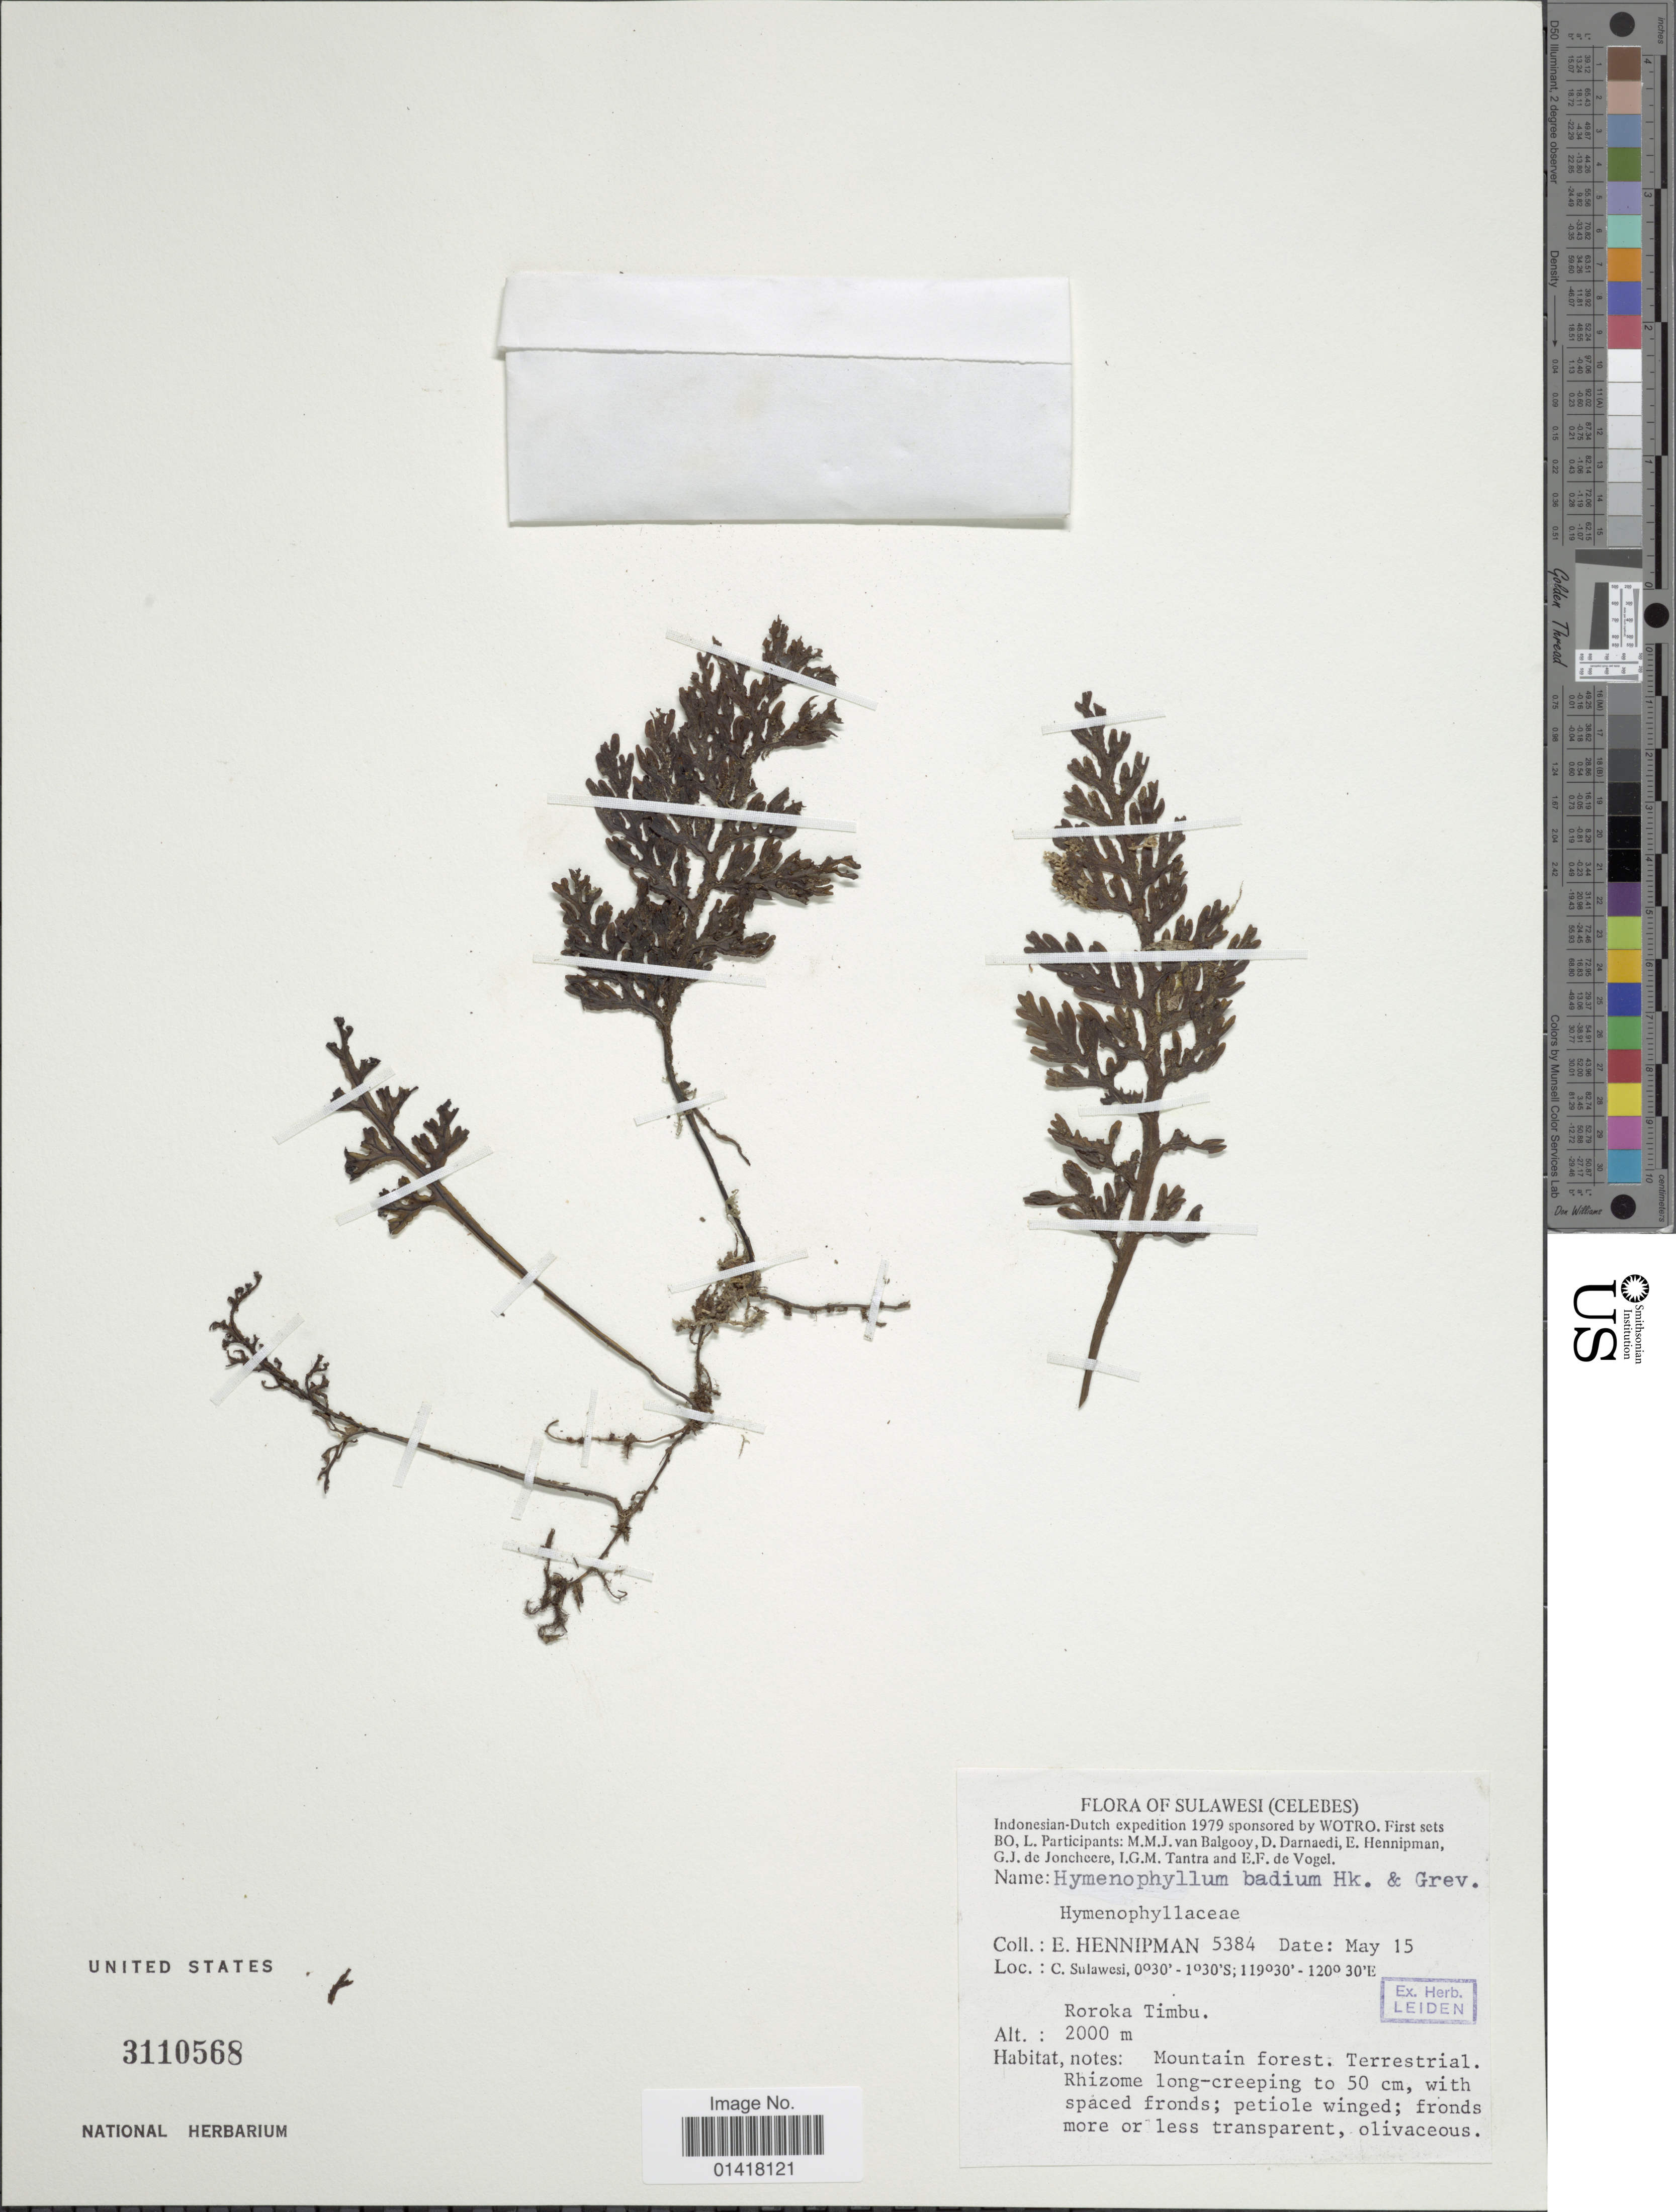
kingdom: Plantae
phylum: Tracheophyta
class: Polypodiopsida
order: Hymenophyllales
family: Hymenophyllaceae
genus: Hymenophyllum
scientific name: Hymenophyllum badium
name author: Hook. & Grev.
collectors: E. Hennipman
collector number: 5384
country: Indonesia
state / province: Sulawesi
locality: Celebes. C. Sulawesi, Roroka Timbu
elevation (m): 2000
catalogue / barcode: US 3110568